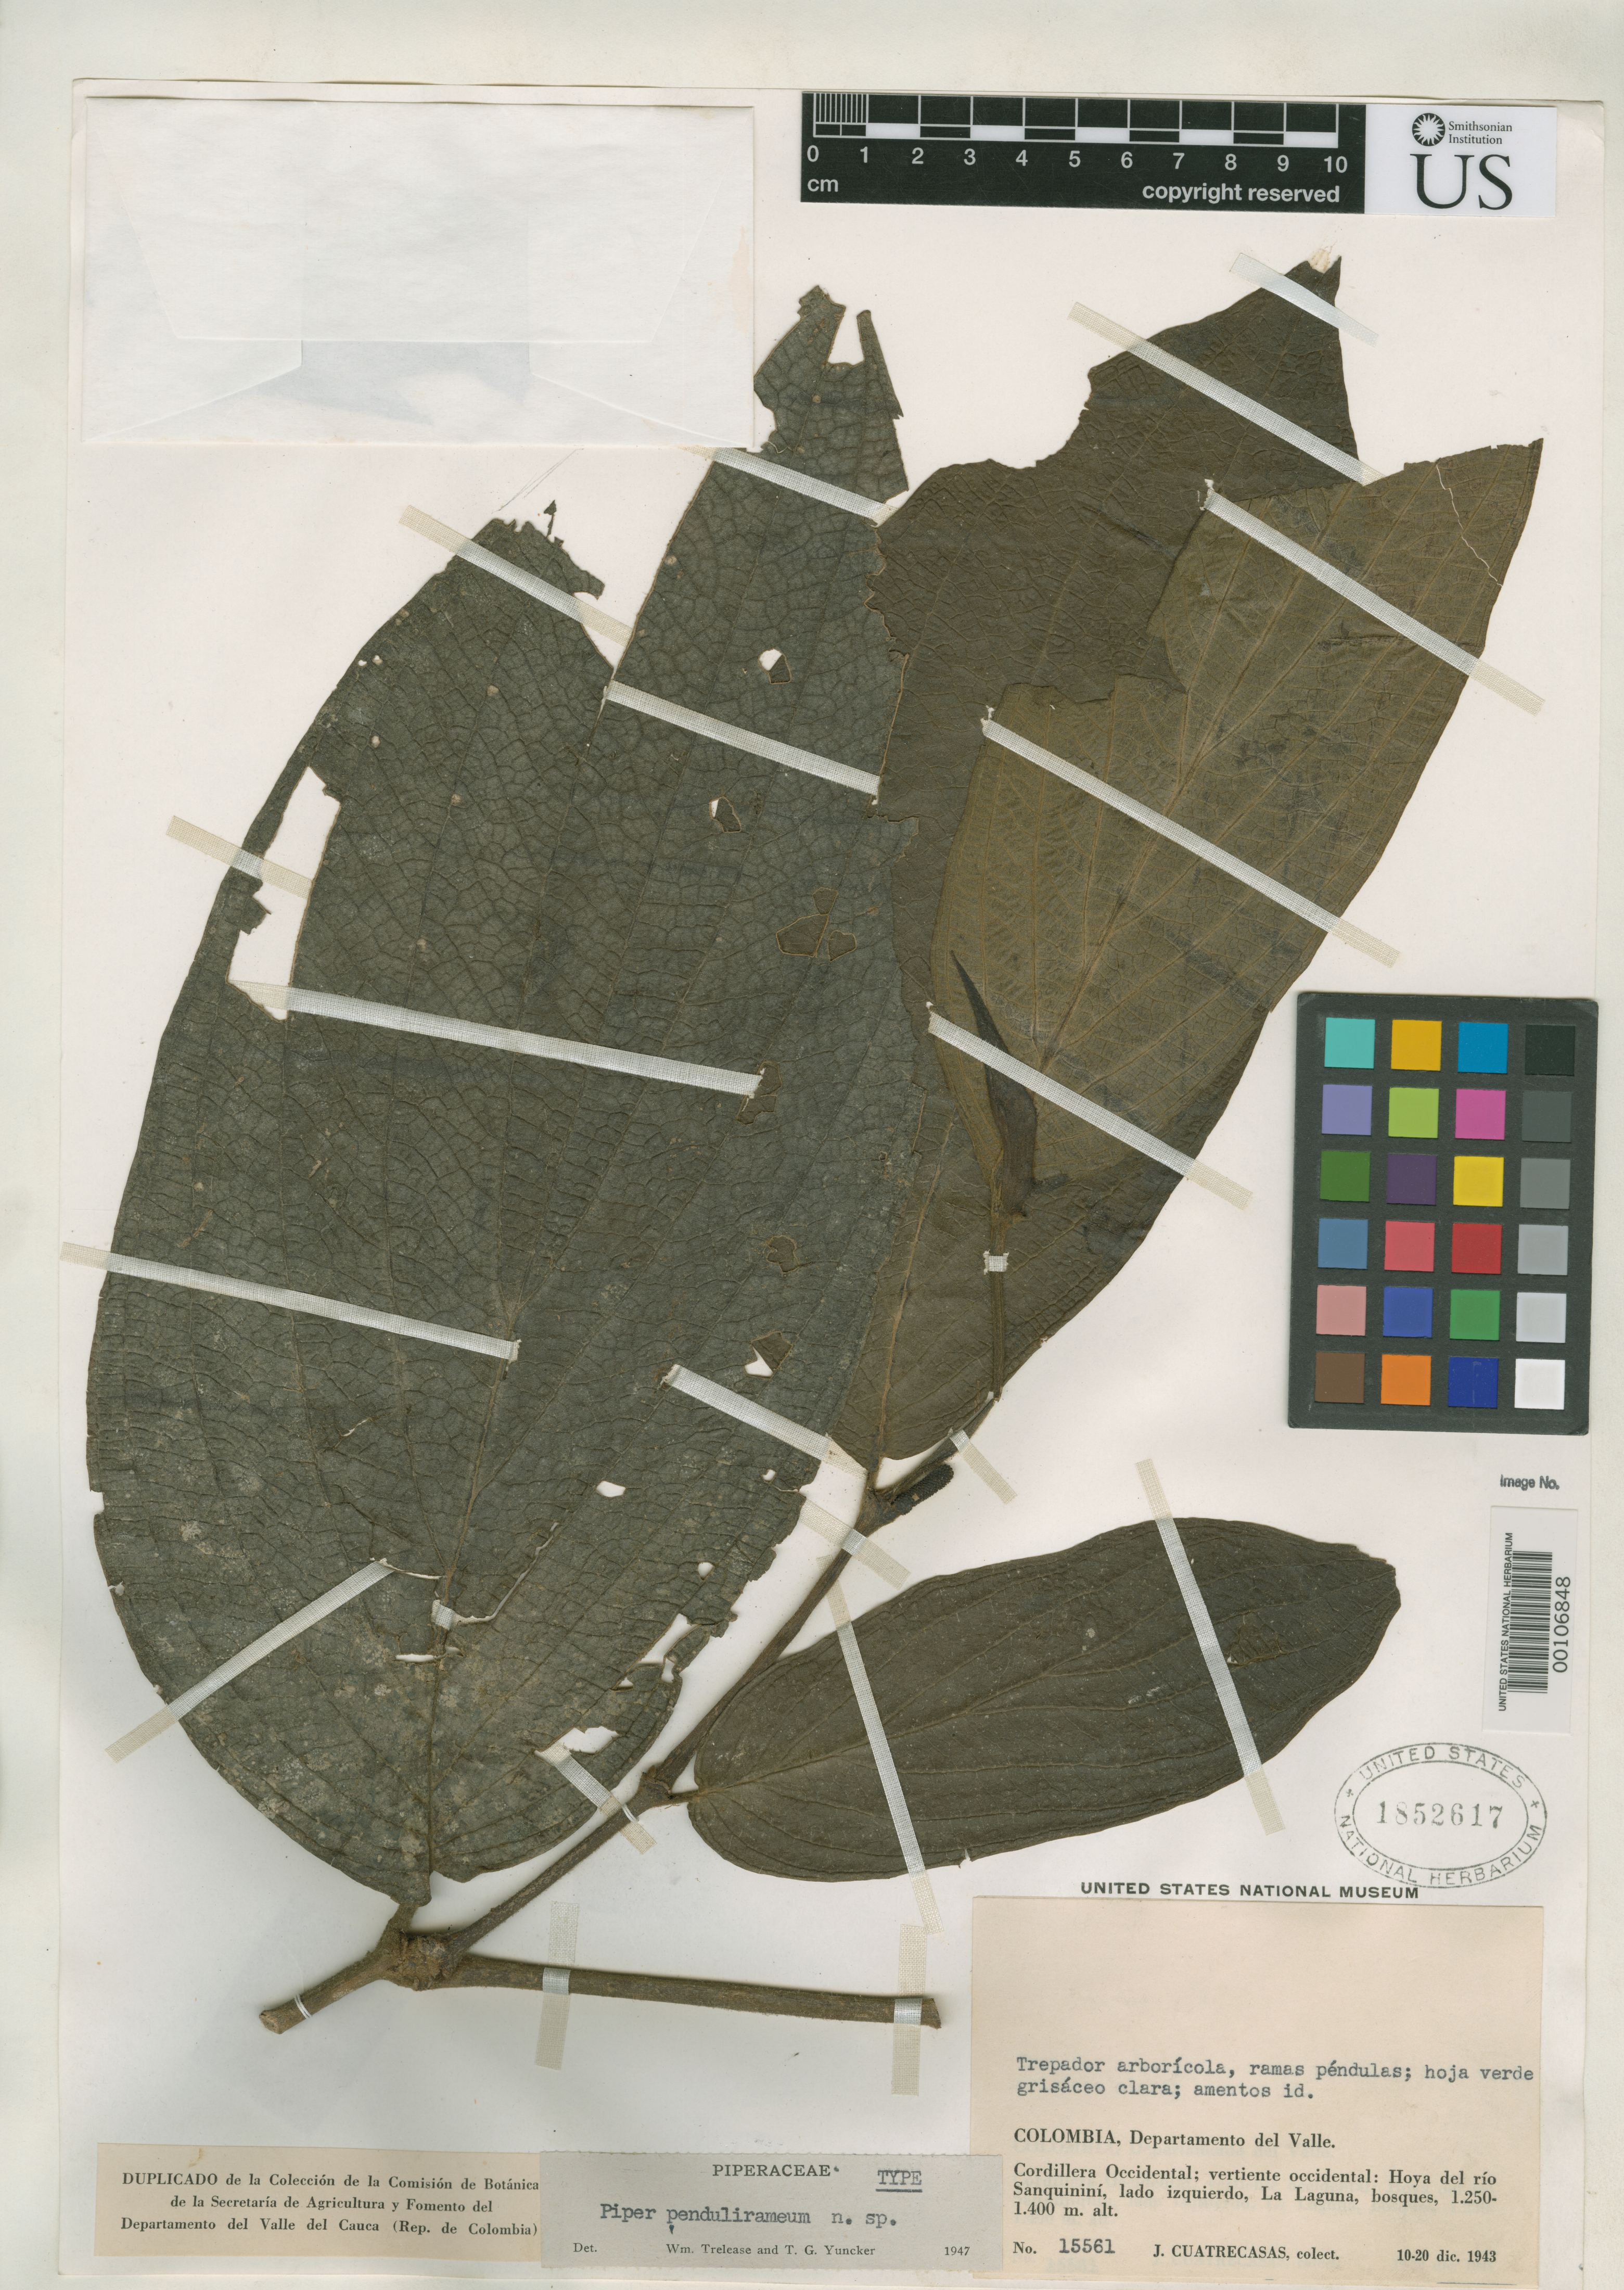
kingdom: Plantae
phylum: Tracheophyta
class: Magnoliopsida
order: Piperales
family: Piperaceae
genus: Piper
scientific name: Piper pendulirameum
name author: Trel. & Yunck.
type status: Holotype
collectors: J. Cuatrecasas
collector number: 15561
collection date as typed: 10 Dec 1943 to 20 Dec 1943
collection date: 1943-12-10/1943-12-20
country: Colombia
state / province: Valle del Cauca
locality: Rio Sanquinini Valley, La Laguna.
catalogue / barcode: US 1852617